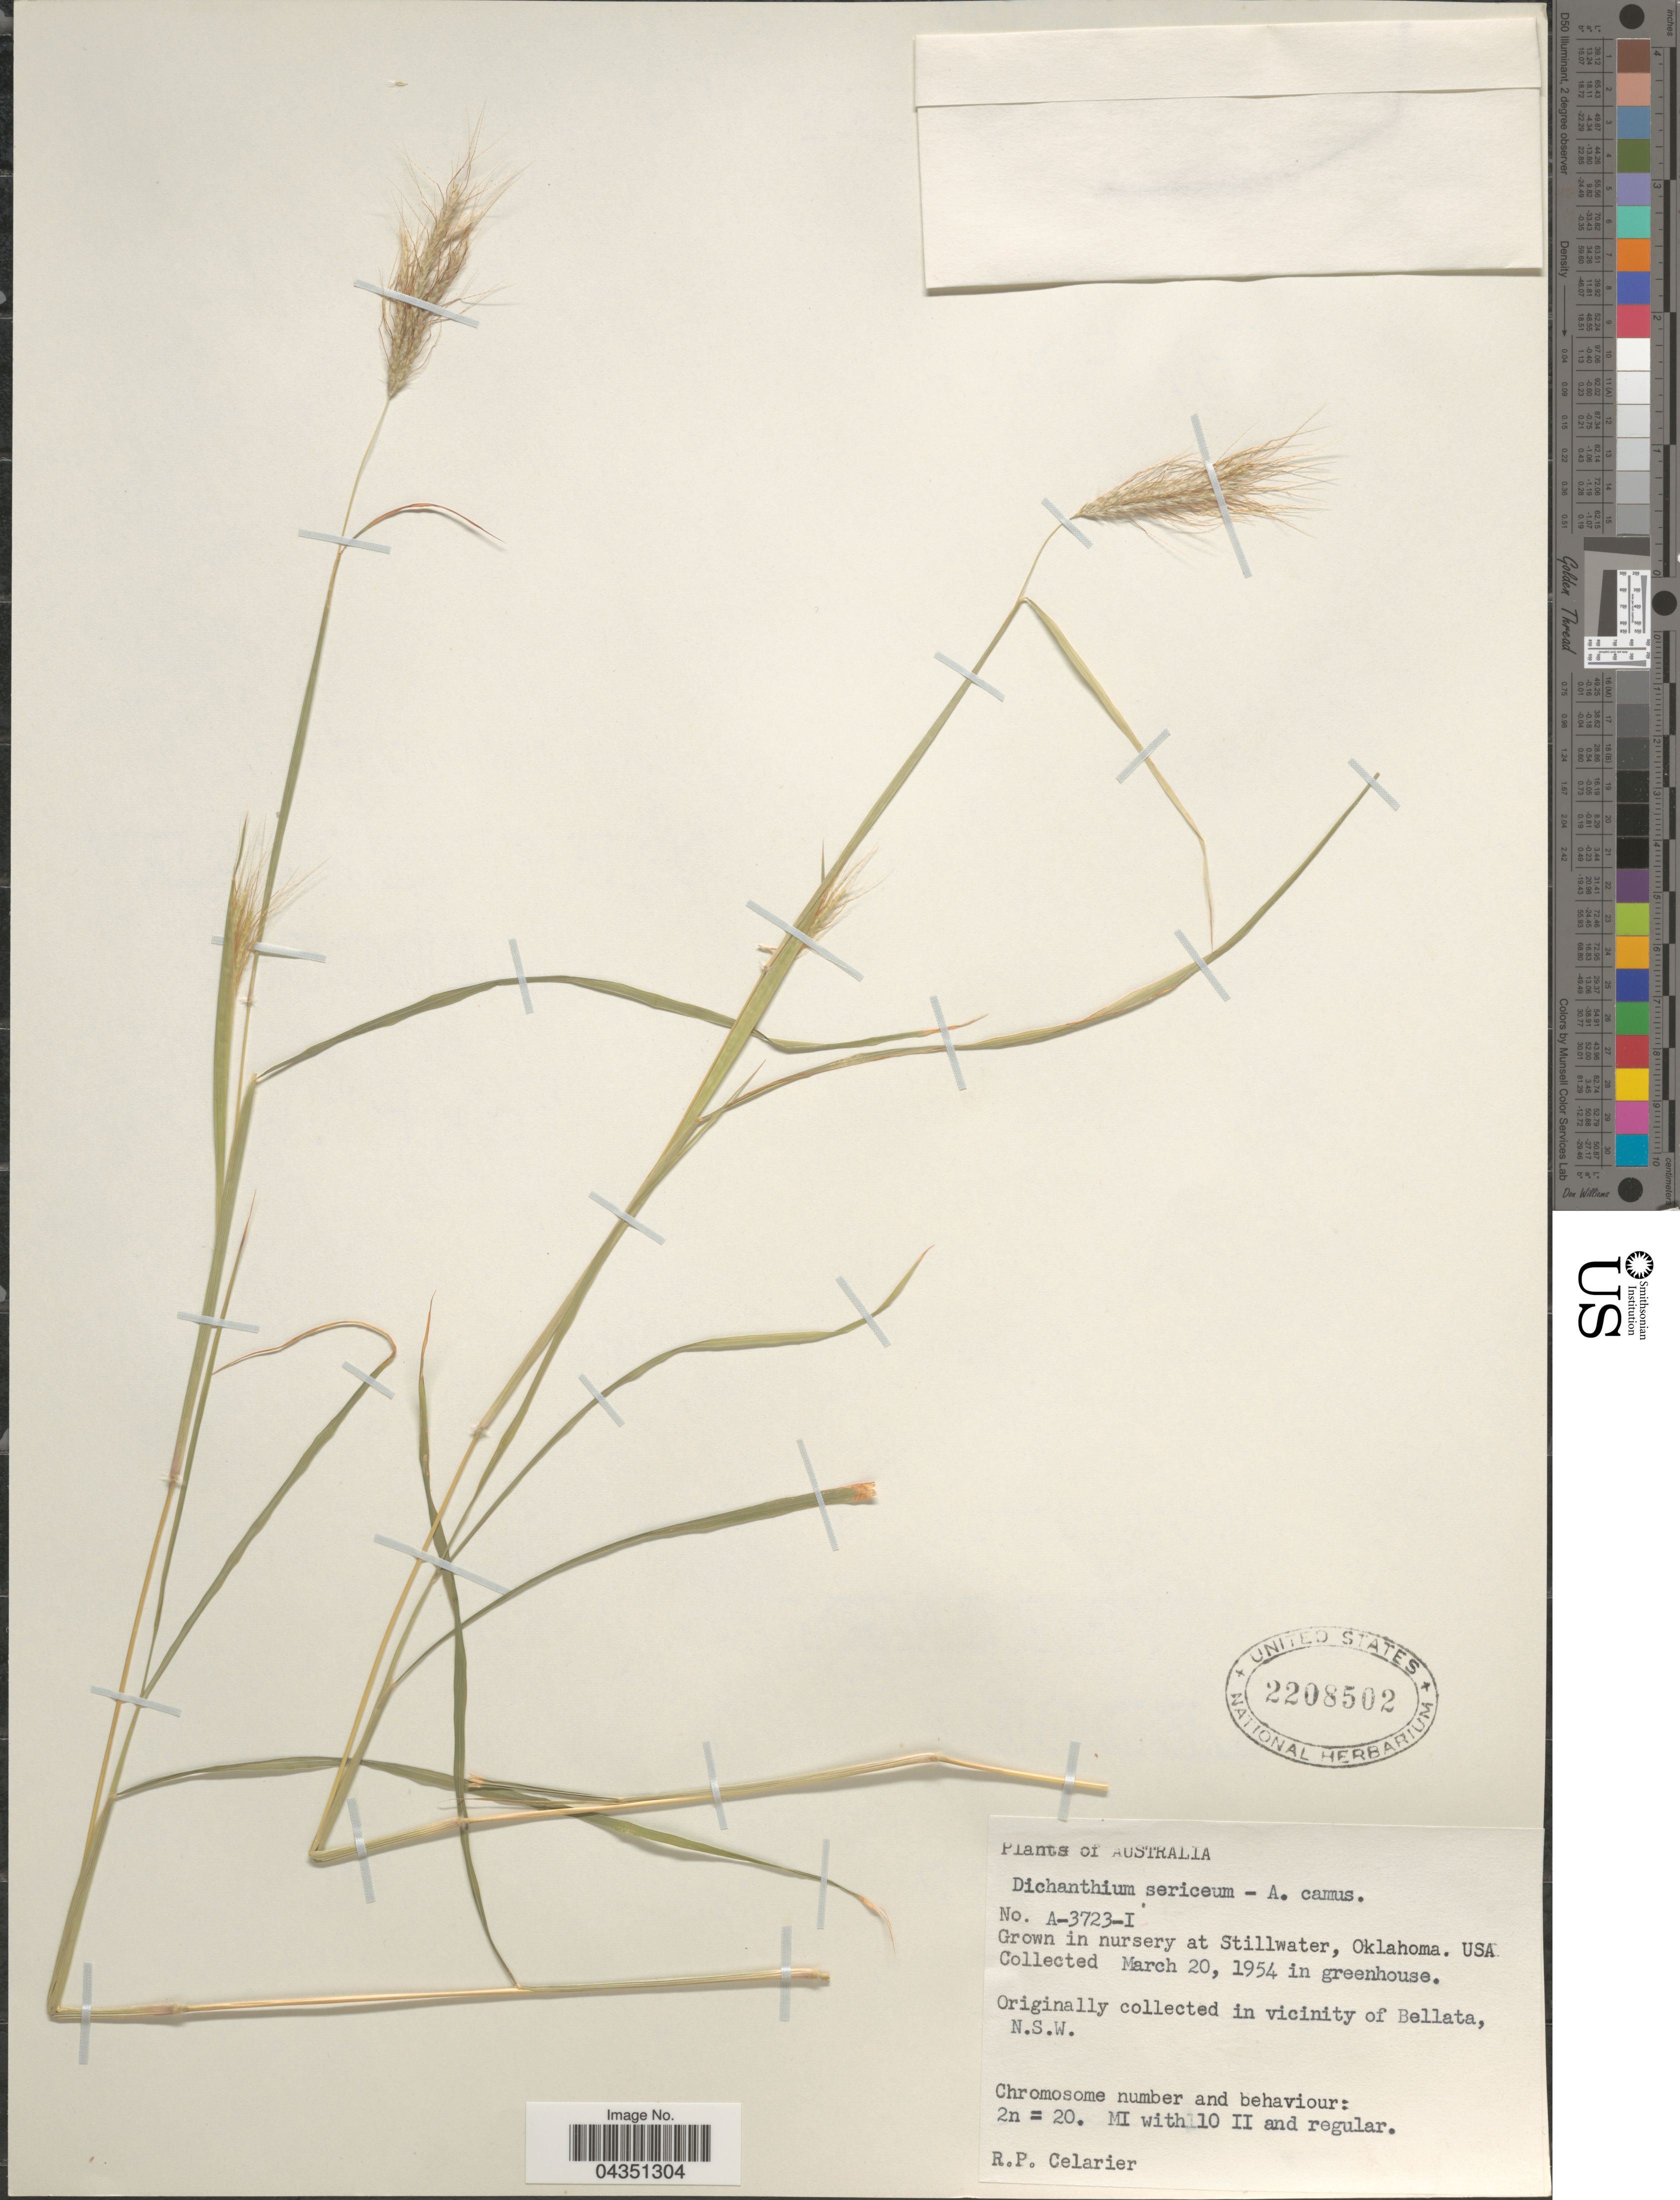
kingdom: Plantae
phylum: Tracheophyta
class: Liliopsida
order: Poales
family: Poaceae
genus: Dichanthium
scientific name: Dichanthium sericeum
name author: (R. Br.) A. Camus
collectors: R. Celarier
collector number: A-3723-I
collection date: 1954-03-20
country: United States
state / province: Oklahoma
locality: Grown in nursery at Stillwater, in greenhouse.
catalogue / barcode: US 2208502